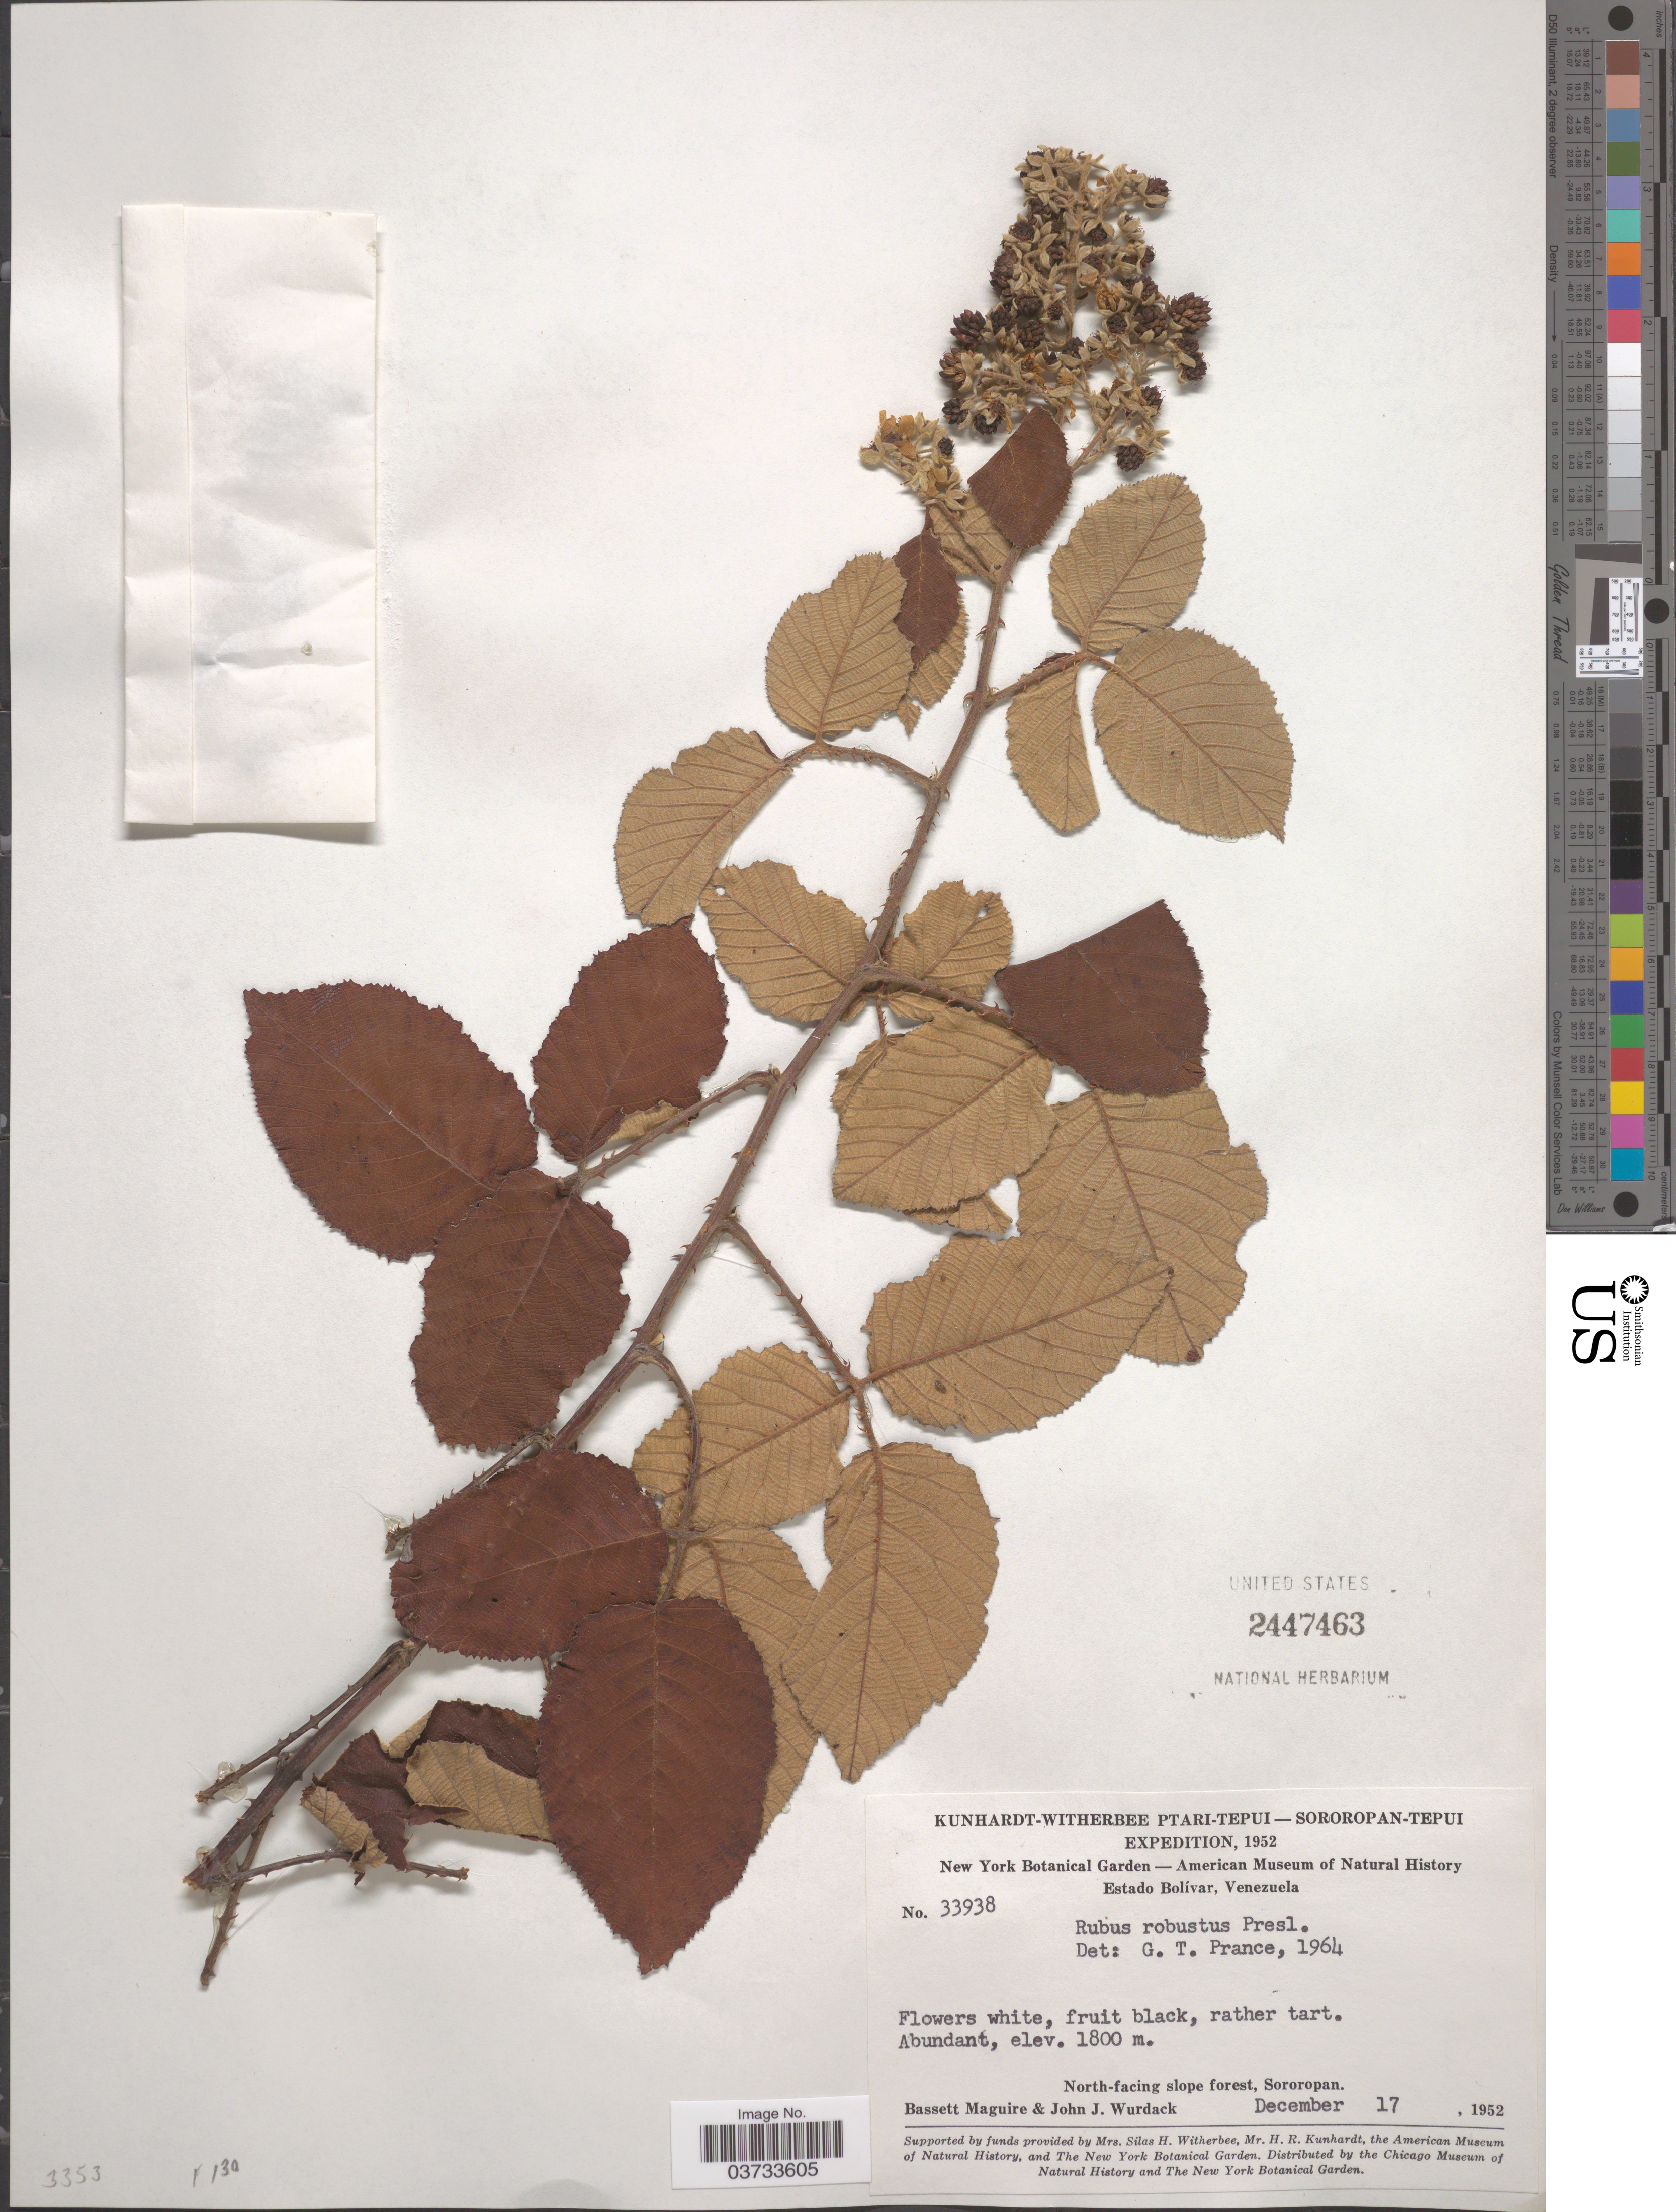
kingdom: Plantae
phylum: Tracheophyta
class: Magnoliopsida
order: Rosales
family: Rosaceae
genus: Rubus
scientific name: Rubus robustus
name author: C. Presl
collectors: B. Maguire & J. J. Wurdack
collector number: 33938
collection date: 1952-12-17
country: Venezuela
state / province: Bolivar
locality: North-facing slope forest, Sororopan.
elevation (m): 1800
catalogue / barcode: US 2447463